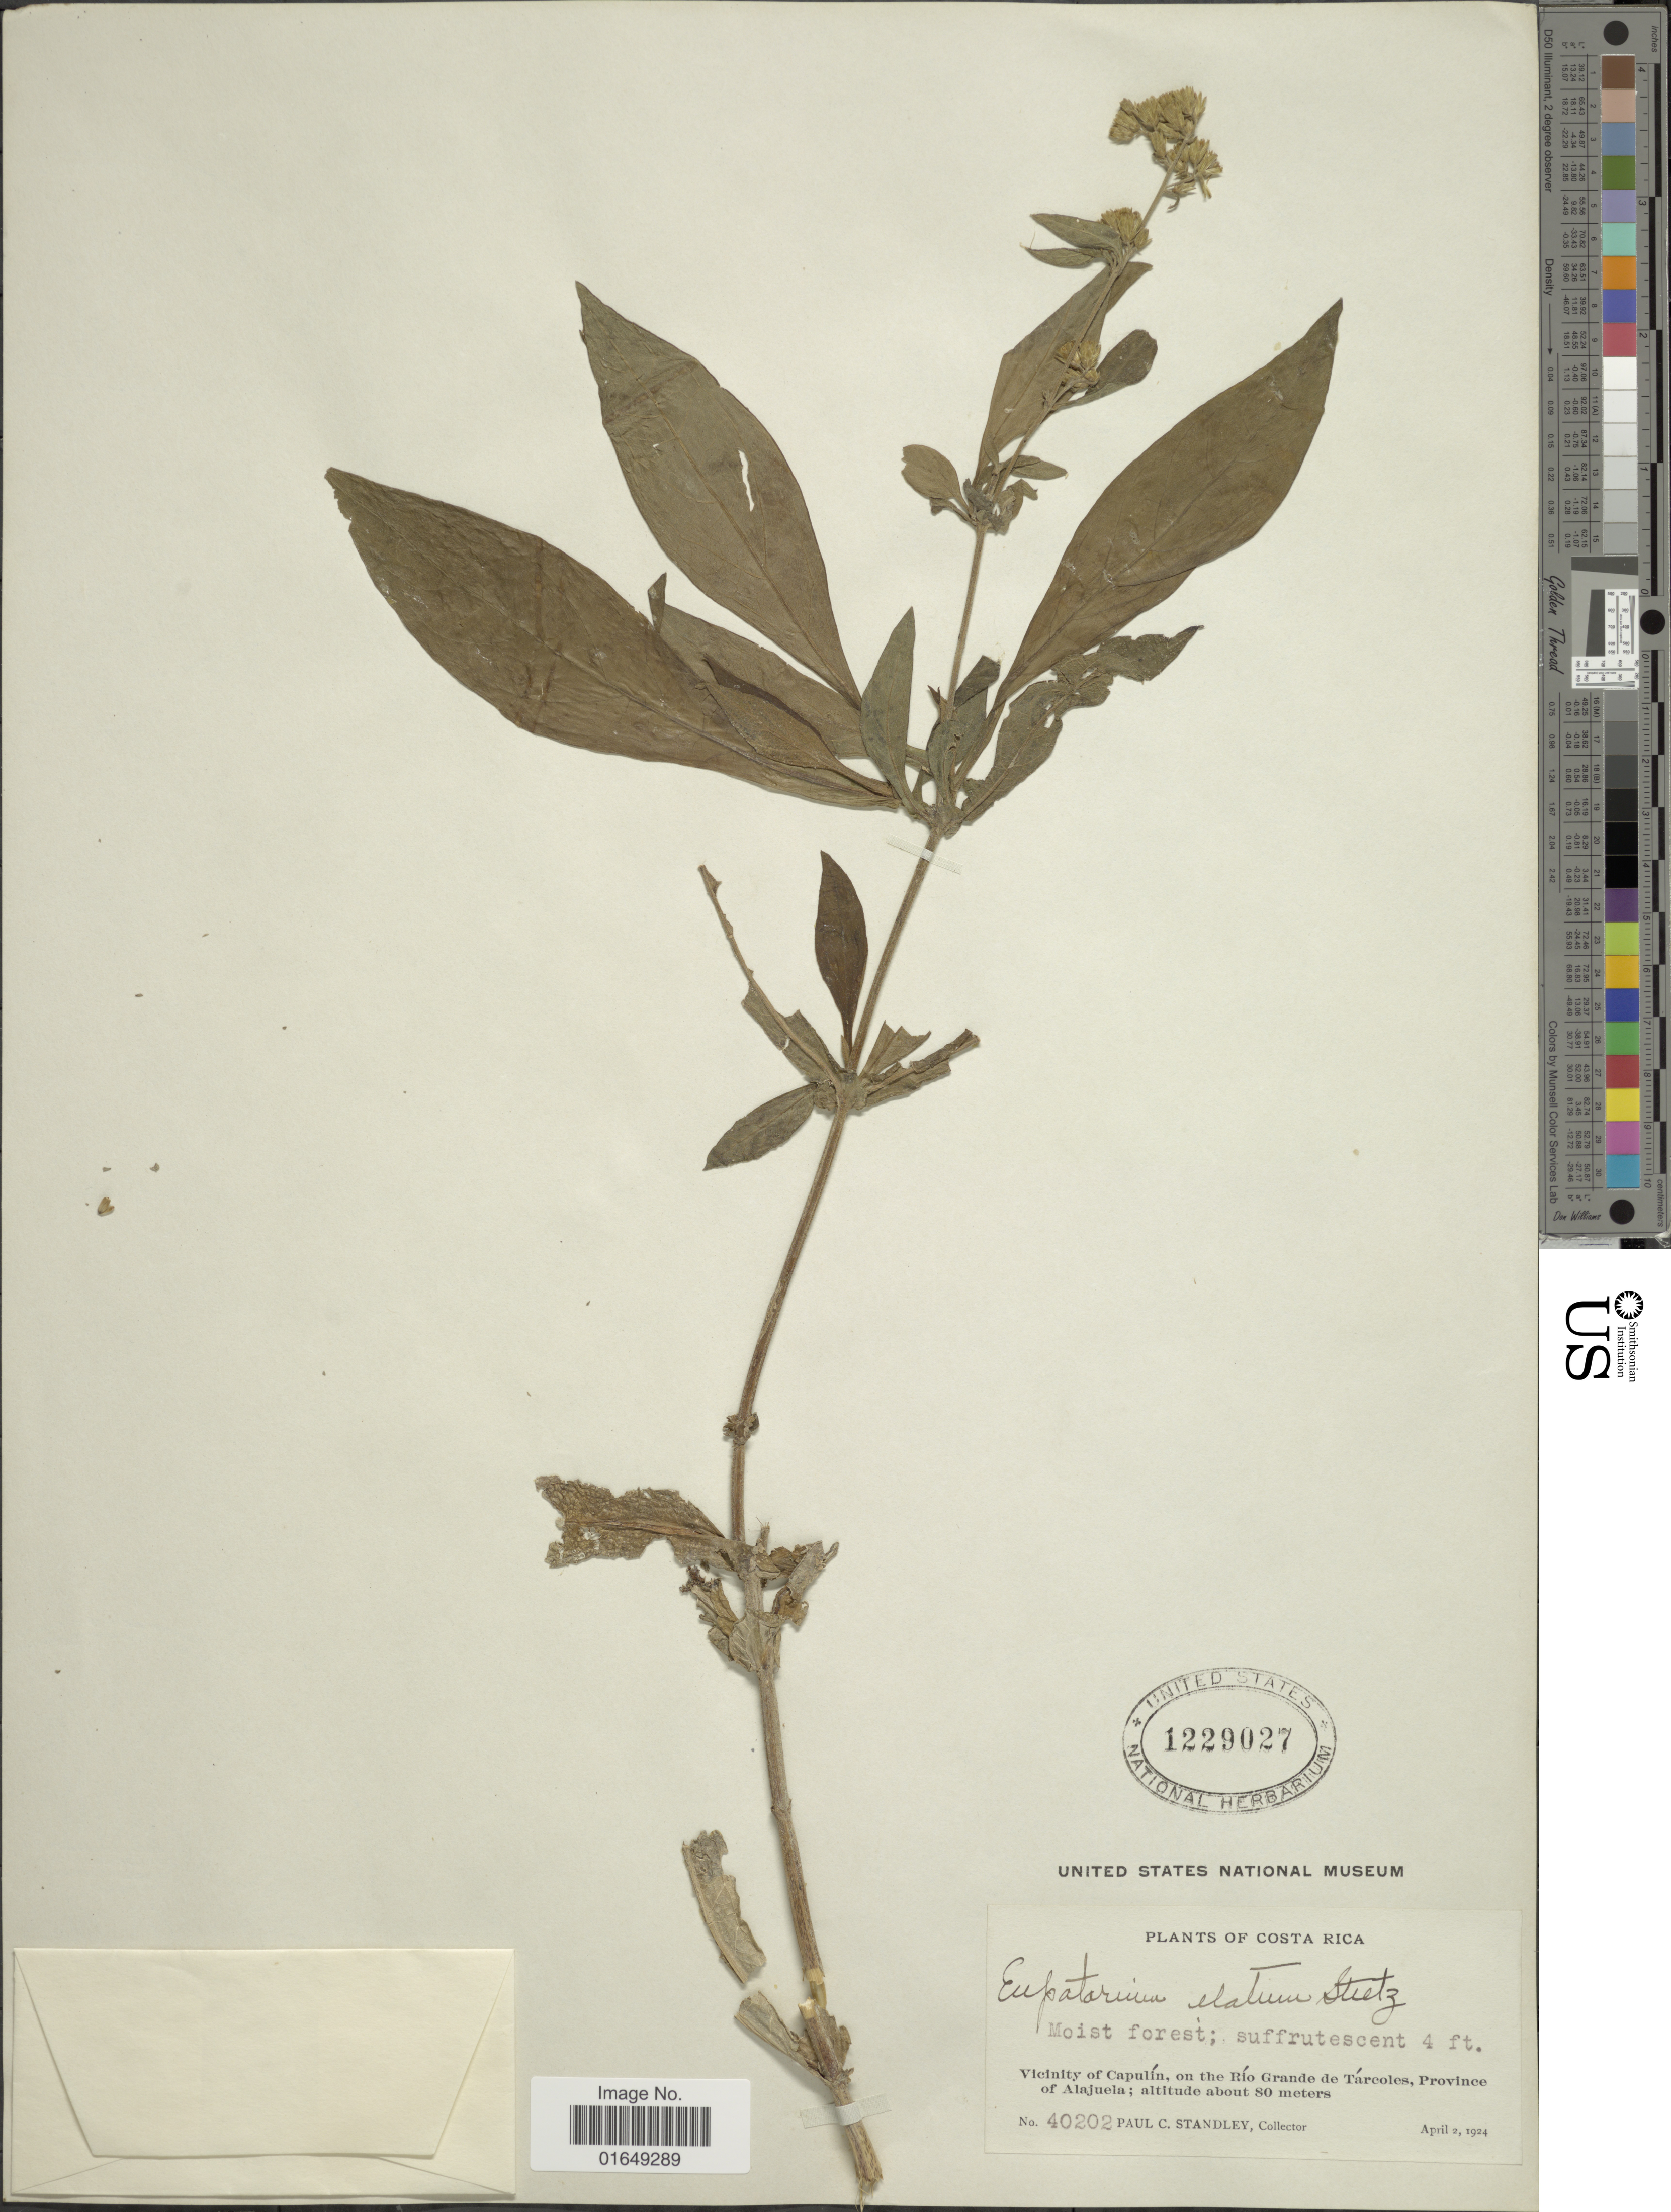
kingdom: Plantae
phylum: Tracheophyta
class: Magnoliopsida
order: Asterales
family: Asteraceae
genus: Ayapana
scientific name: Ayapana elata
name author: (Steetz) R.M. King & H. Rob.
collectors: P. C. Standley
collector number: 40202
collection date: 1924-04-02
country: Costa Rica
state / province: Alajuela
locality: Vicinity of Capulín, on the Río Grande de Tárcoles.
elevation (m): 80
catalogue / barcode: US 1229027